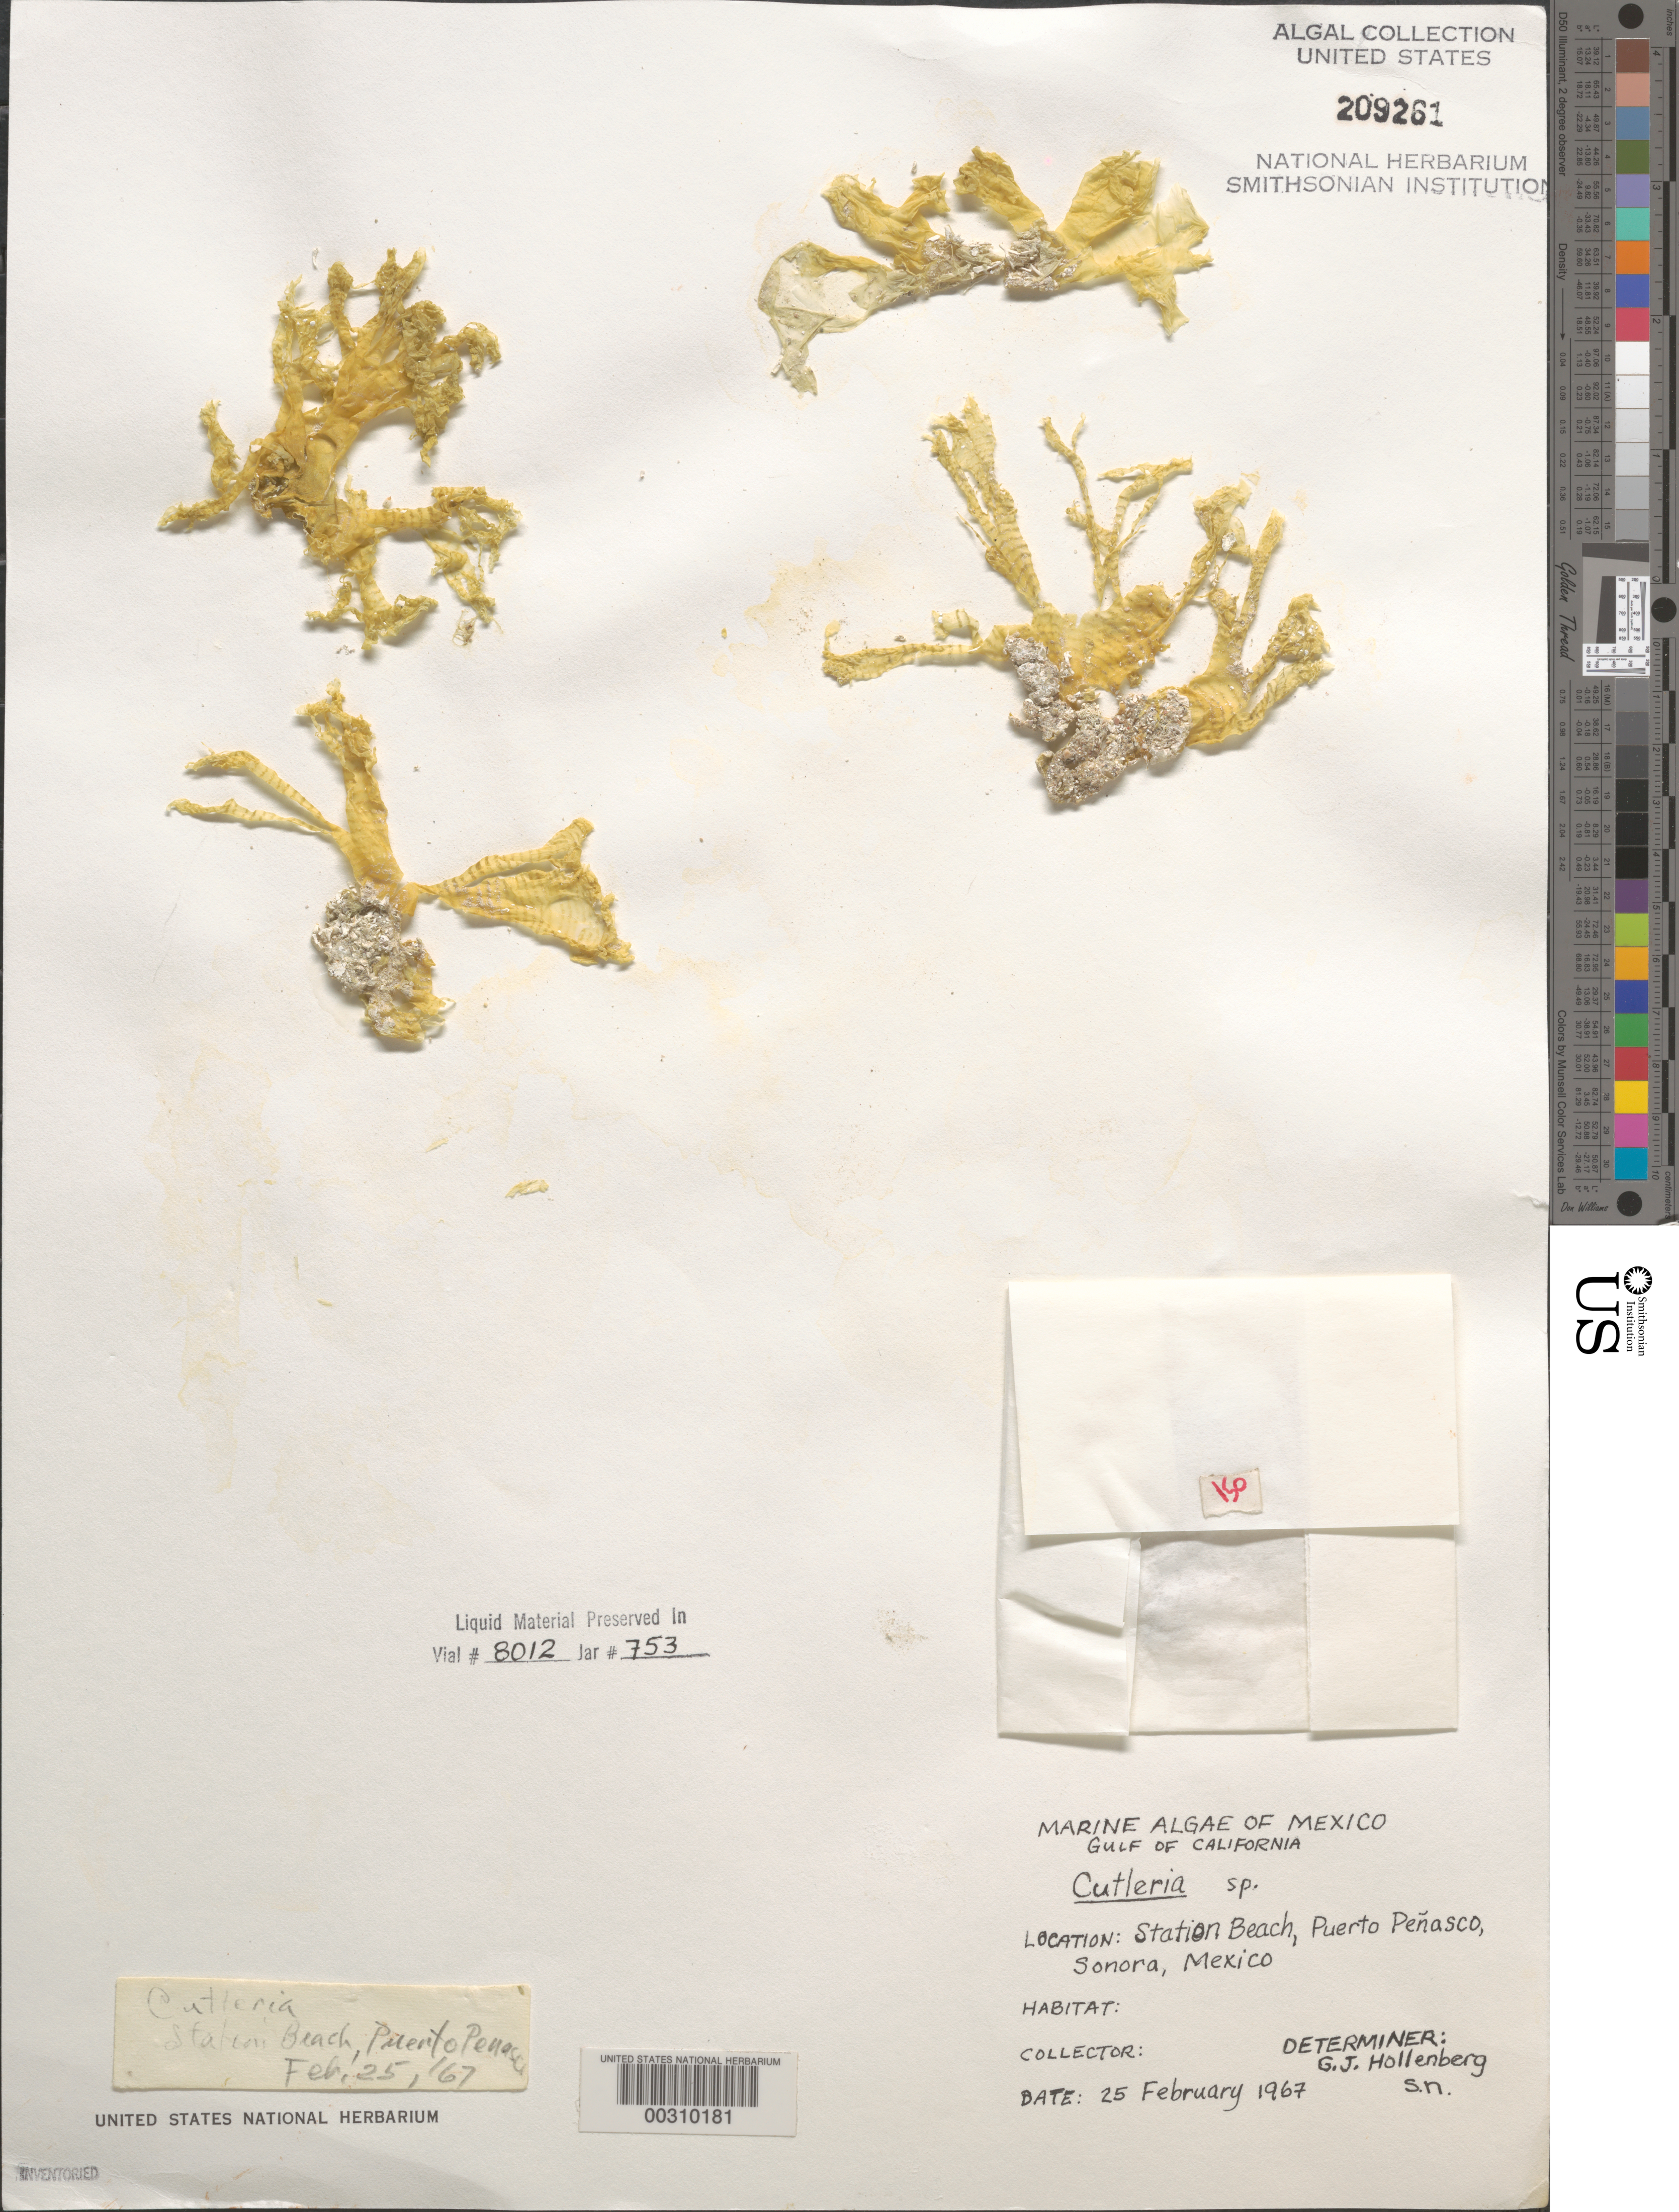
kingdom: Chromista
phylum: Ochrophyta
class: Phaeophyceae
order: Cutleriales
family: Cutleriaceae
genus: Cutleria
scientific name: Cutleria sp.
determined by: Hollenberg, George J.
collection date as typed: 25 Feb 1967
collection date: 1967-02-25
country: Mexico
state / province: Sonora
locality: Station Beach, Puerto Penasco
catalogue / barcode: US 209261